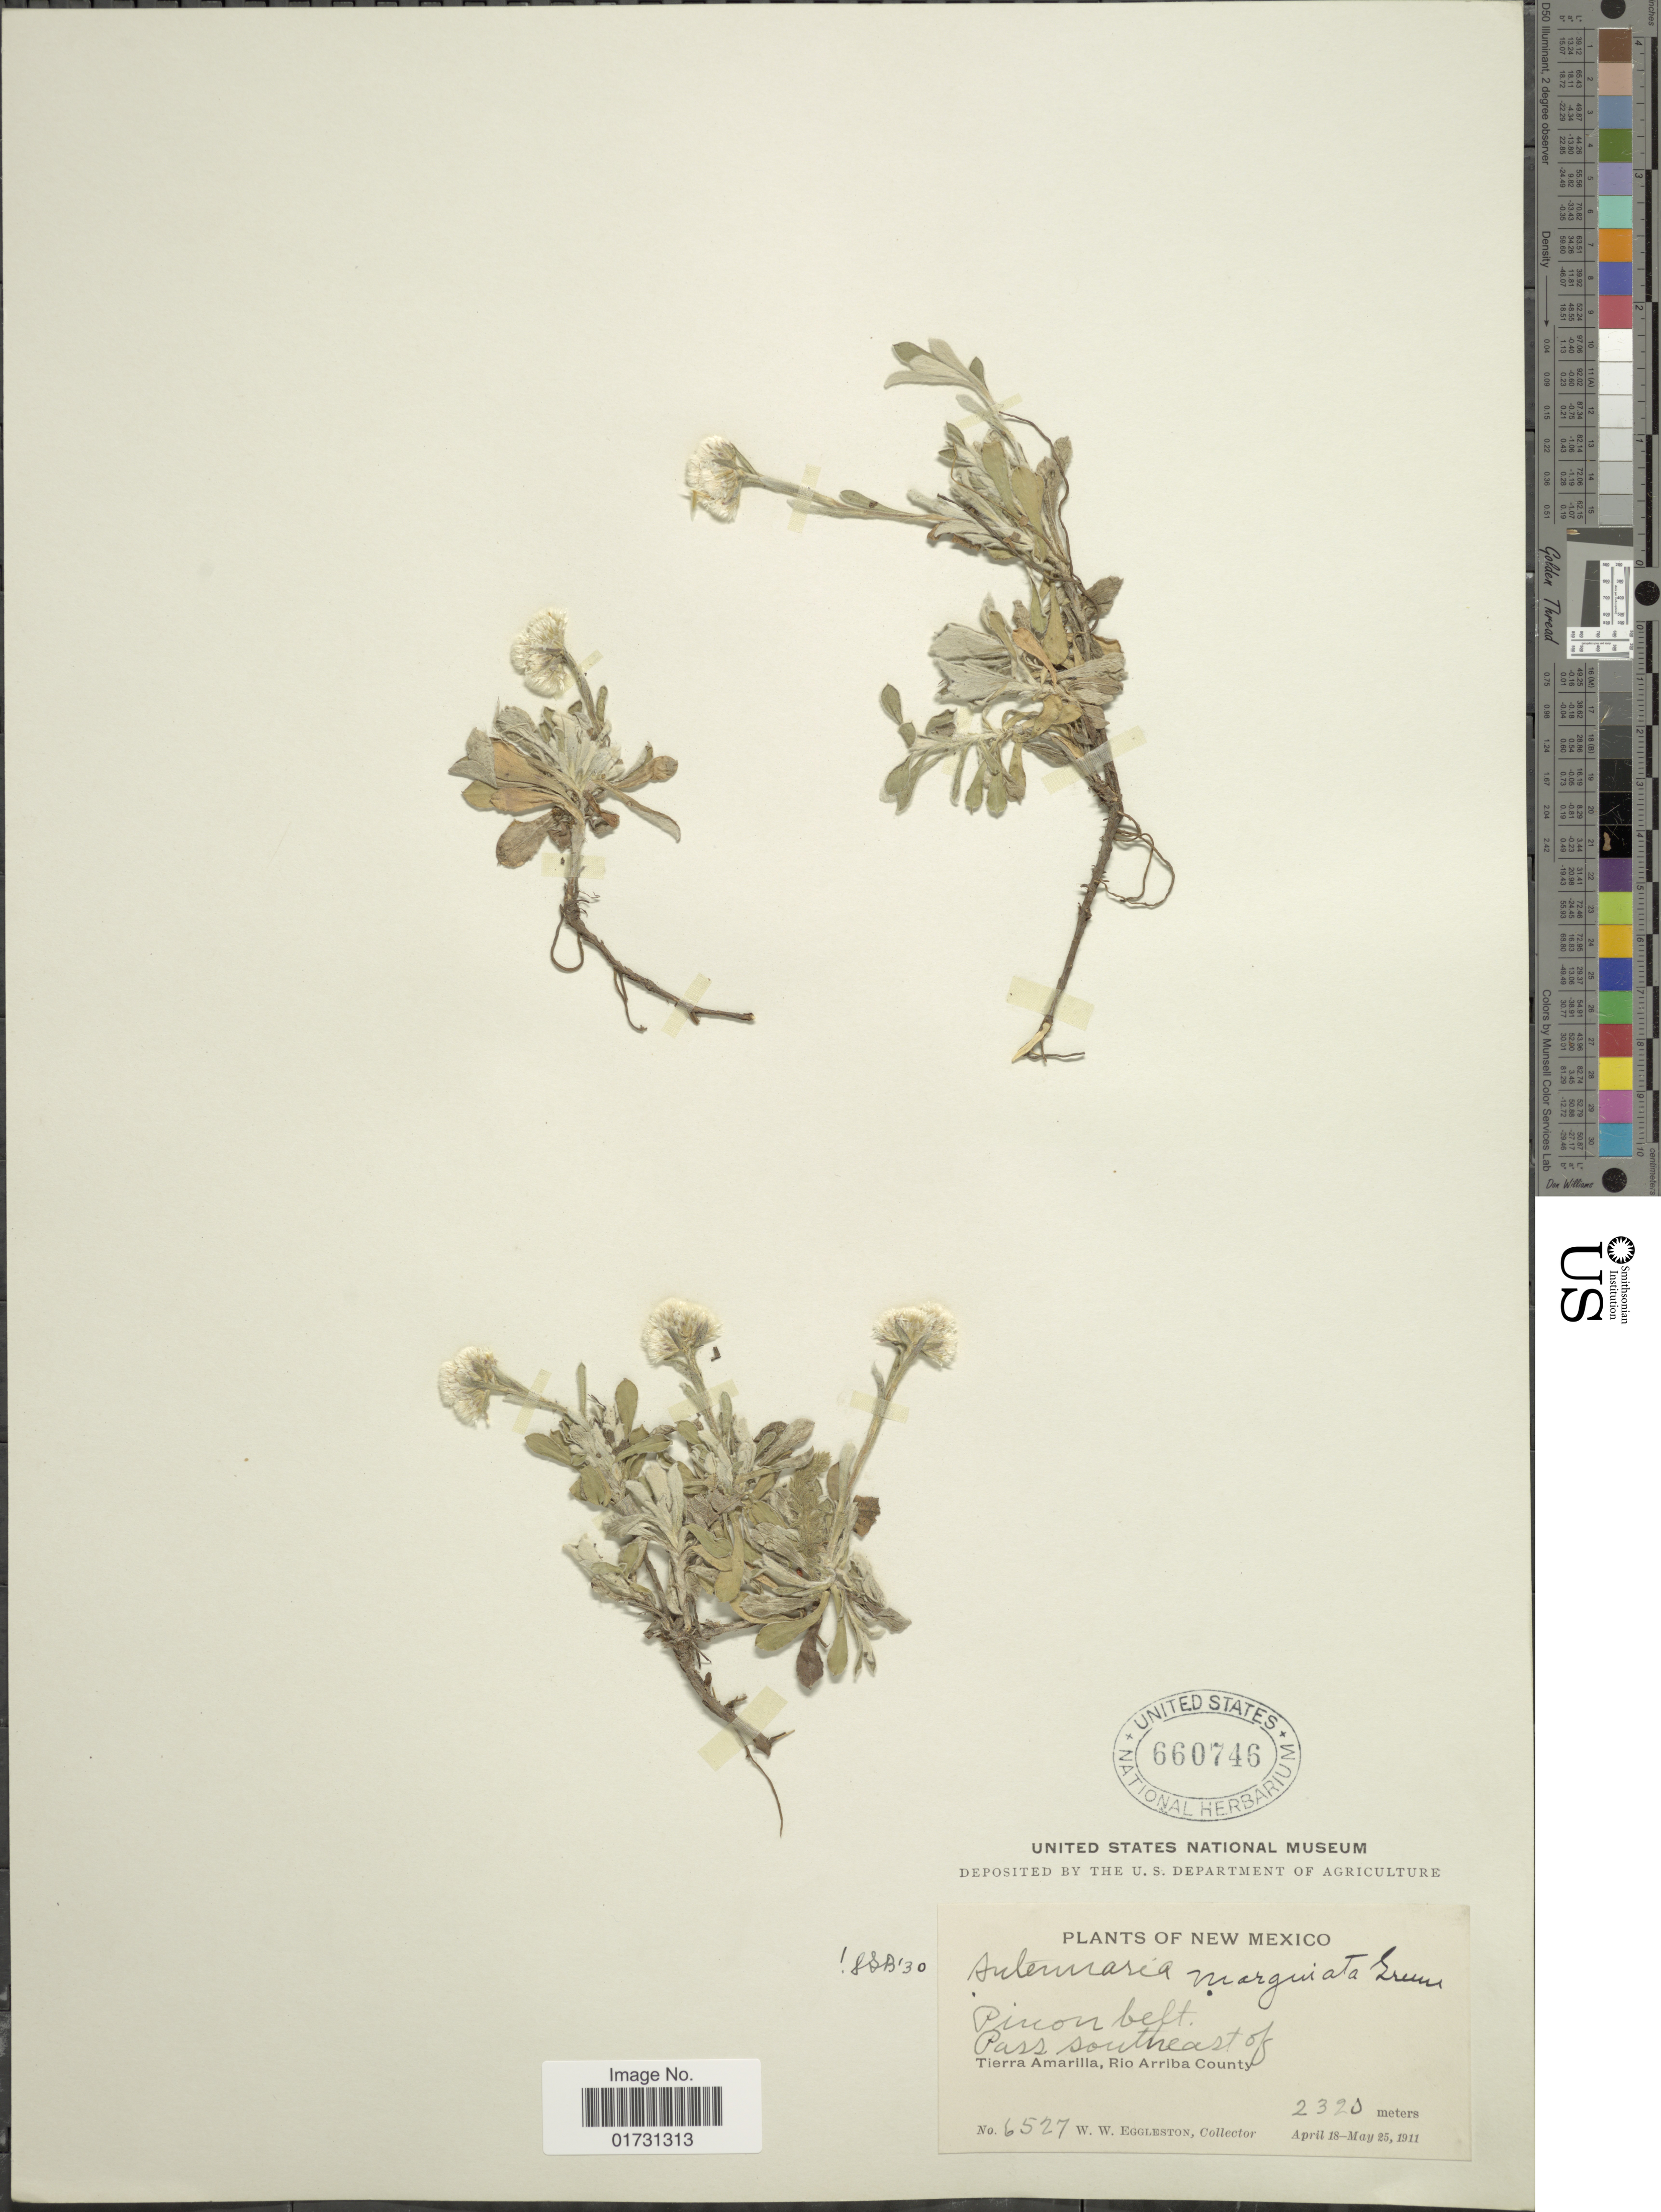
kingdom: Plantae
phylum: Tracheophyta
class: Magnoliopsida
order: Asterales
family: Asteraceae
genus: Antennaria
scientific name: Antennaria marginata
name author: Greene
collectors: W. W. Eggleston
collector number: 6527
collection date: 1911-04-18/1911-05-25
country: United States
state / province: New Mexico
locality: Pinon belt, Pass southeast of Tierra Amarilla, Rio Arriba County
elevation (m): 2320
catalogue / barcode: US 660746